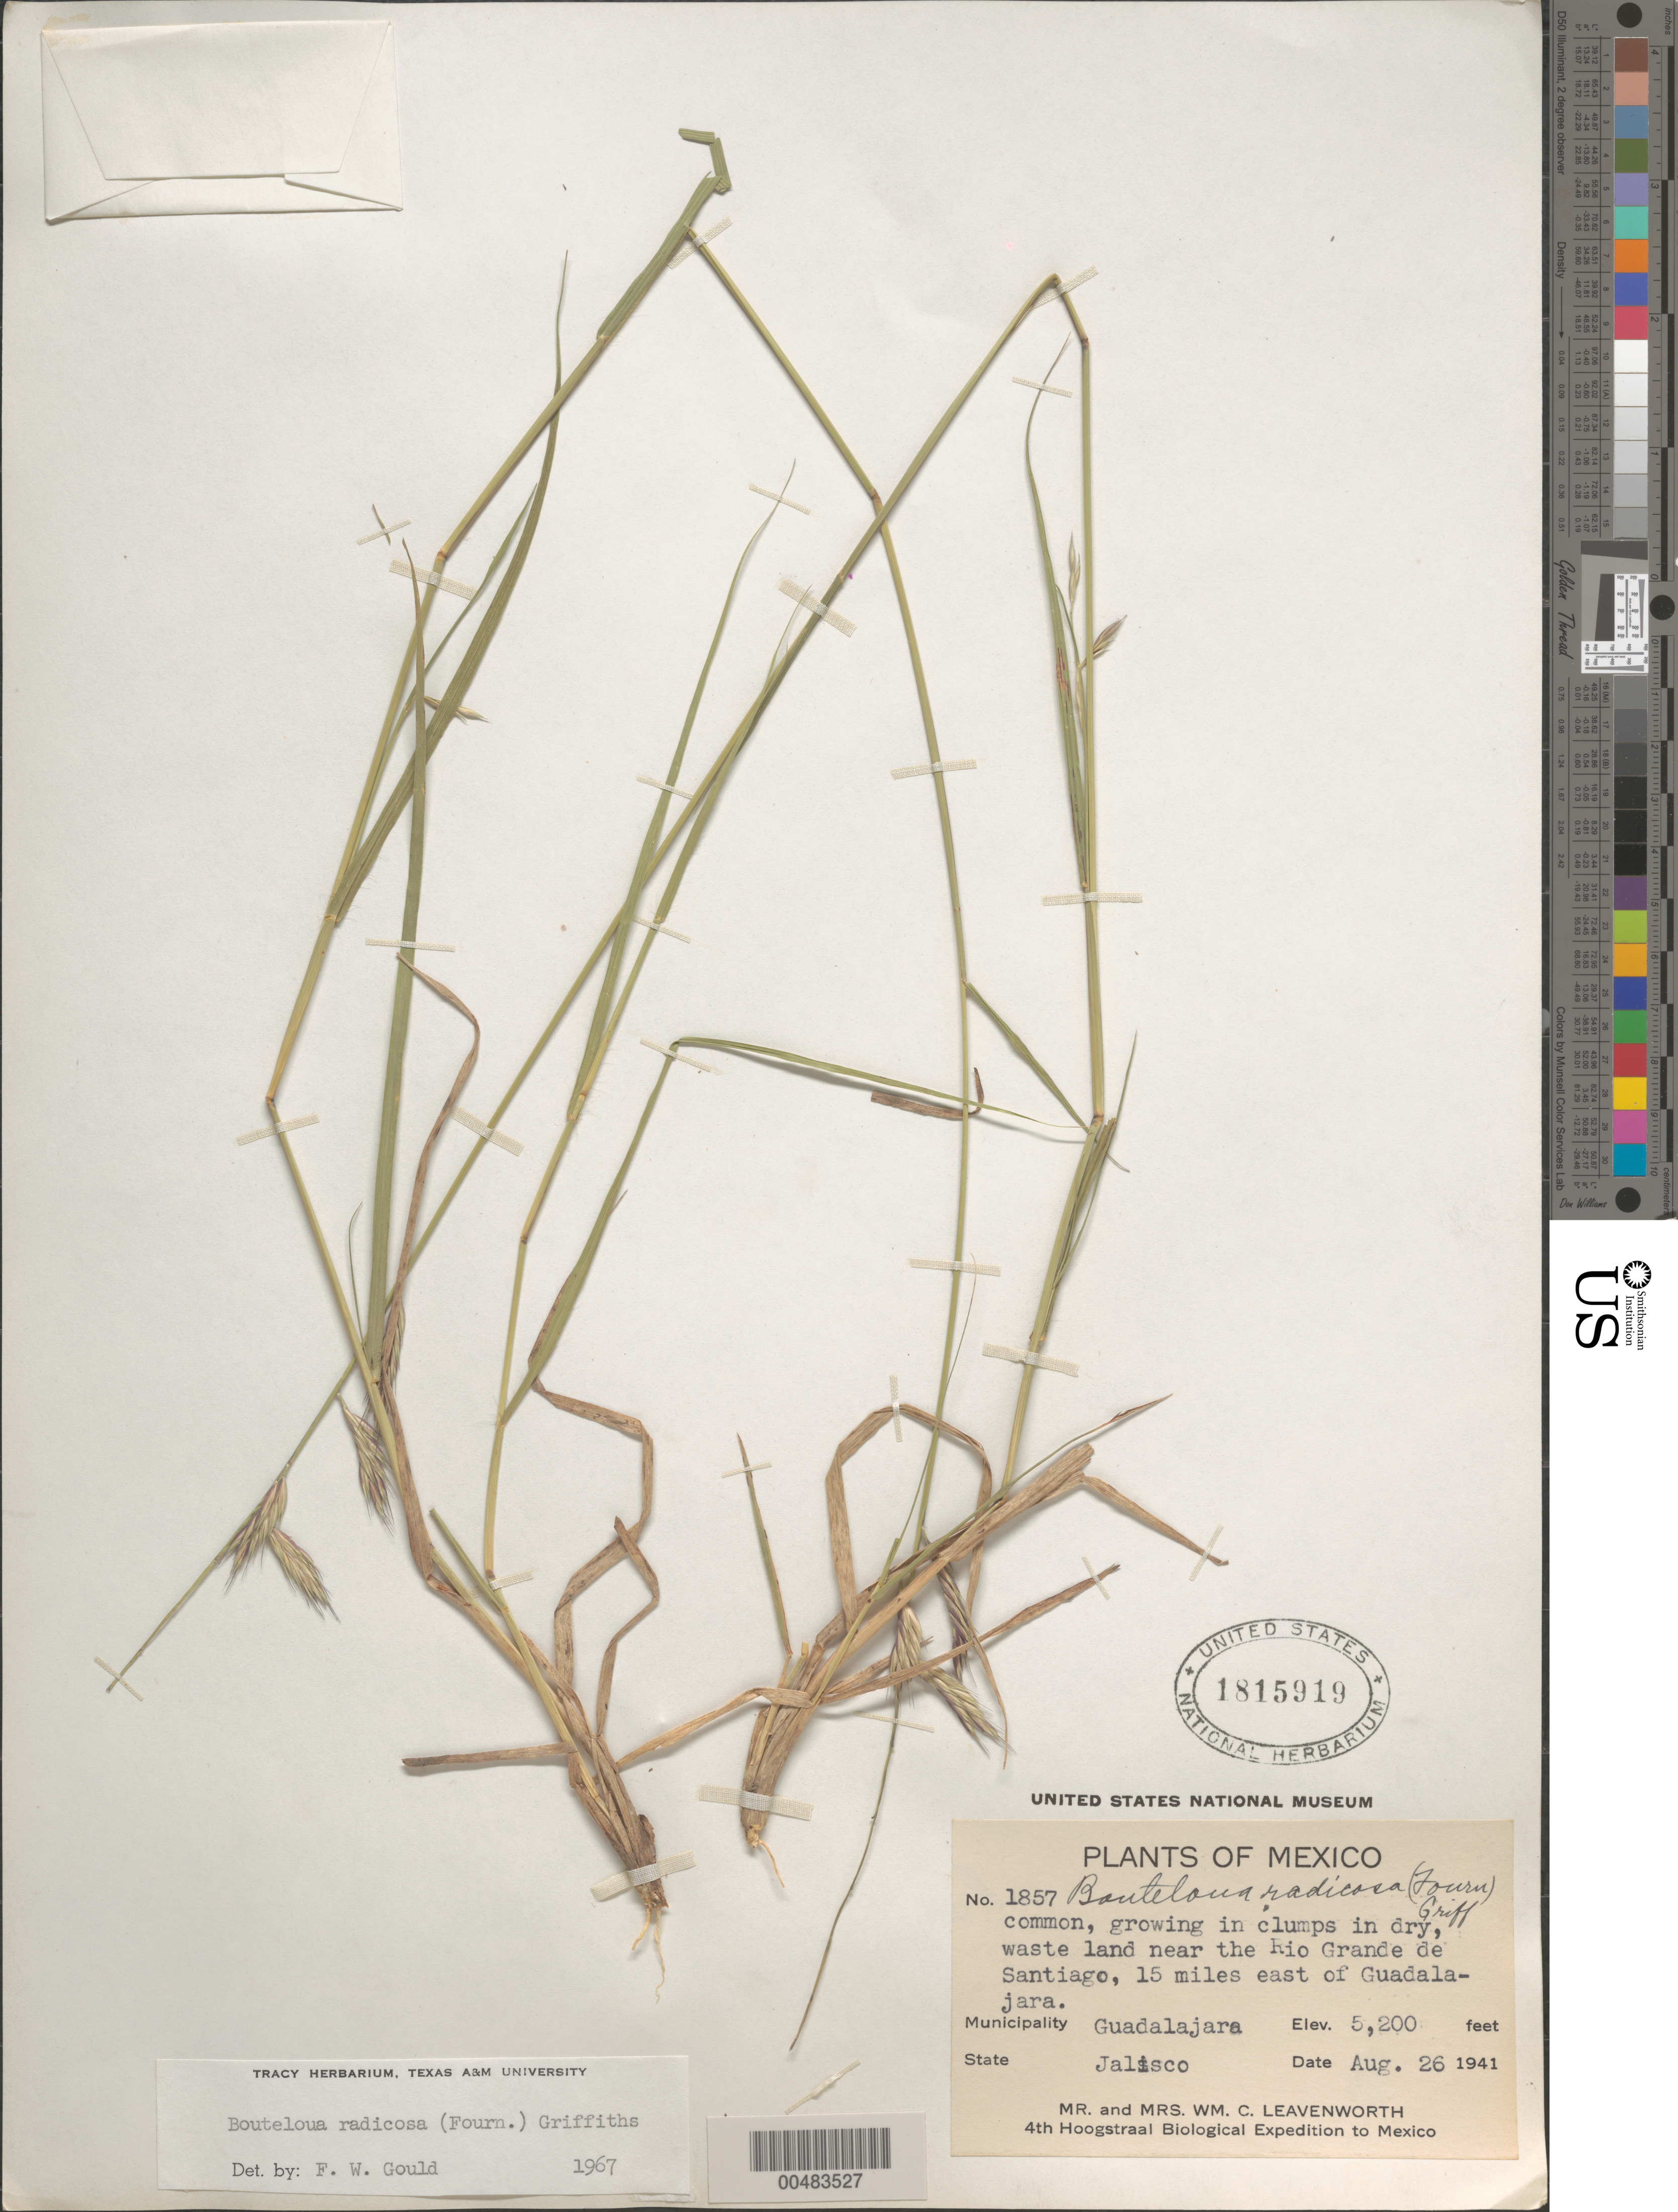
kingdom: Plantae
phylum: Tracheophyta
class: Liliopsida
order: Poales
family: Poaceae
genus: Bouteloua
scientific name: Bouteloua radicosa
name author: (E. Fourn.) Griffiths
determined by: Gould, F. W.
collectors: W. C. Leavenworth & Leavenworth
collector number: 1857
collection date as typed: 26 Aug 1941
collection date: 1941-08-26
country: Mexico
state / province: Jalisco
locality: Mun Guadalajara, near the Rio Grande de Santiago, 15 mi E of Guadalajara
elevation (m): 1585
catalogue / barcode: US 1815919